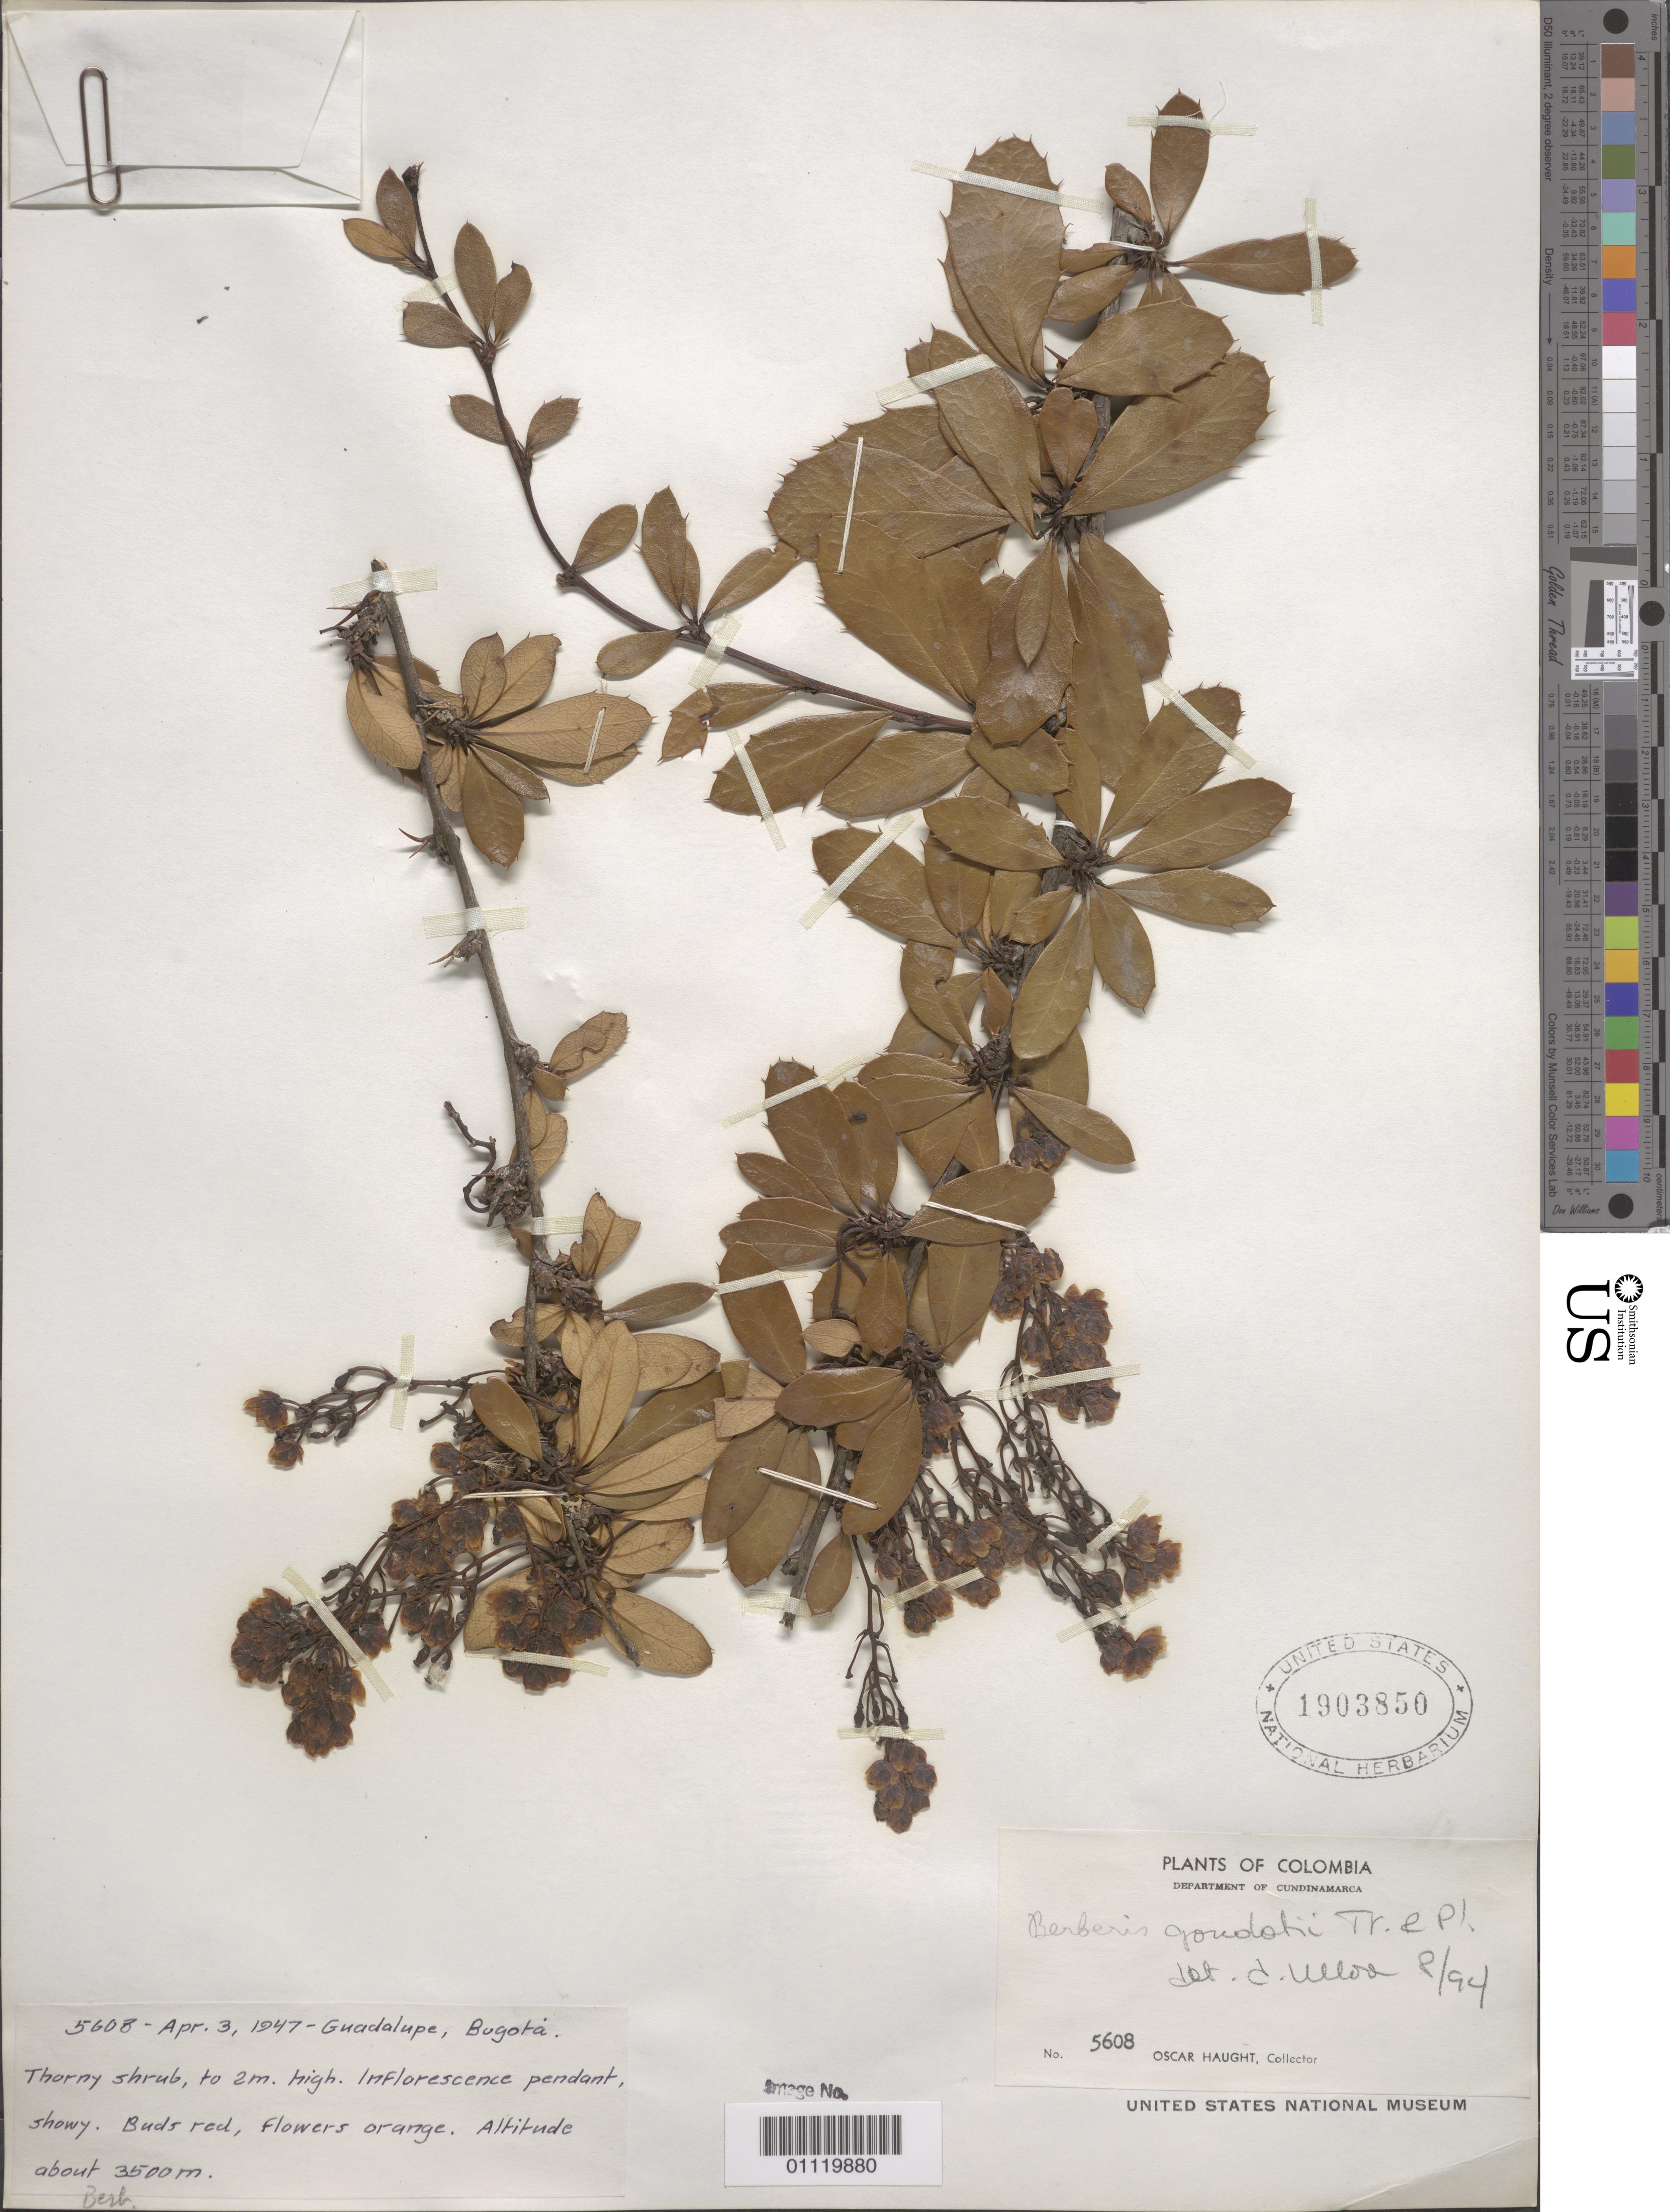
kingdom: Plantae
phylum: Tracheophyta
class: Magnoliopsida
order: Ranunculales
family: Berberidaceae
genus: Berberis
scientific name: Berberis goudotii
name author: Triana & Planch. ex Wedd.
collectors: O. L. Haught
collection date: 1947-04-03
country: Colombia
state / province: Bogota D.C.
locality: Guadalupe, Bogota.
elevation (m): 3500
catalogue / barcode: US 1903850